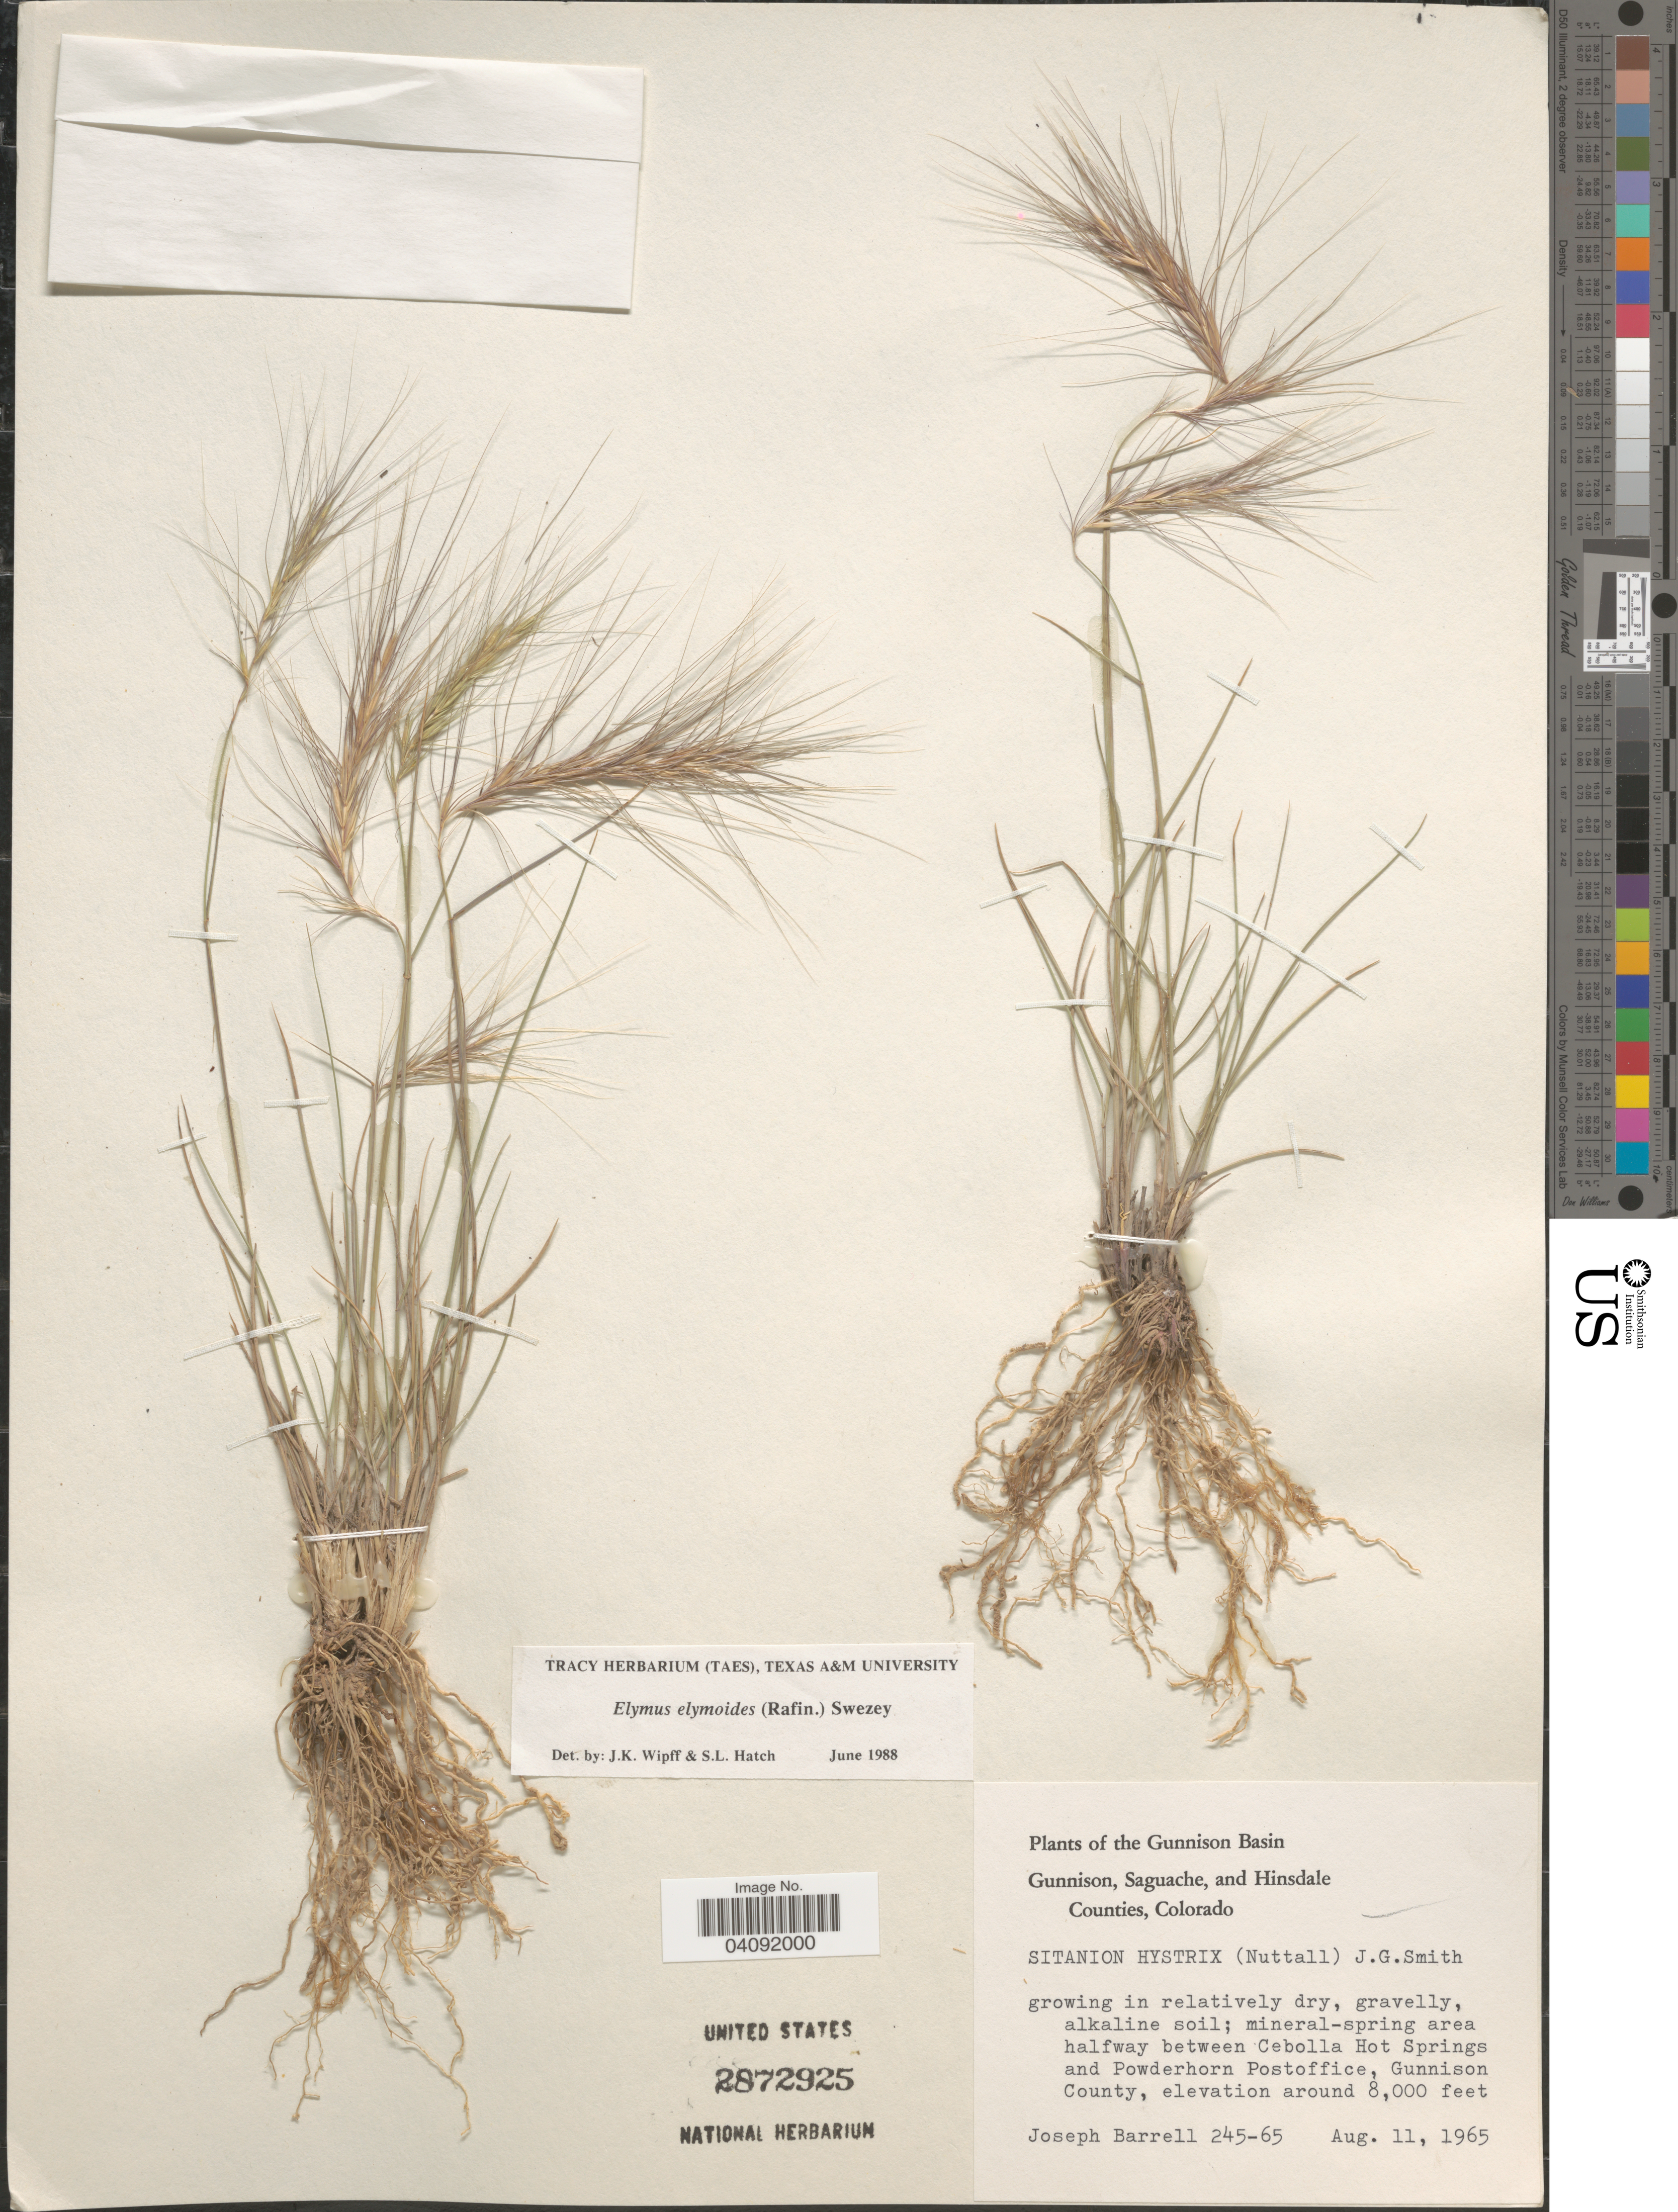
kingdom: Plantae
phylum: Tracheophyta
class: Liliopsida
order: Poales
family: Poaceae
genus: Elymus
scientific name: Elymus elymoides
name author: (Raf.) Swezey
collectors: J. Barrell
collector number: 245-65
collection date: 1965-08-11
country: United States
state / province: Colorado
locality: Gunnison Basin. In relatively dry, gravelly, alkaline soil; mineral-spring area halfway between Cebolla Hot Springs and Powderhorn Postoffice, Gunnison County.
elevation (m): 2438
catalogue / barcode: US 2872925